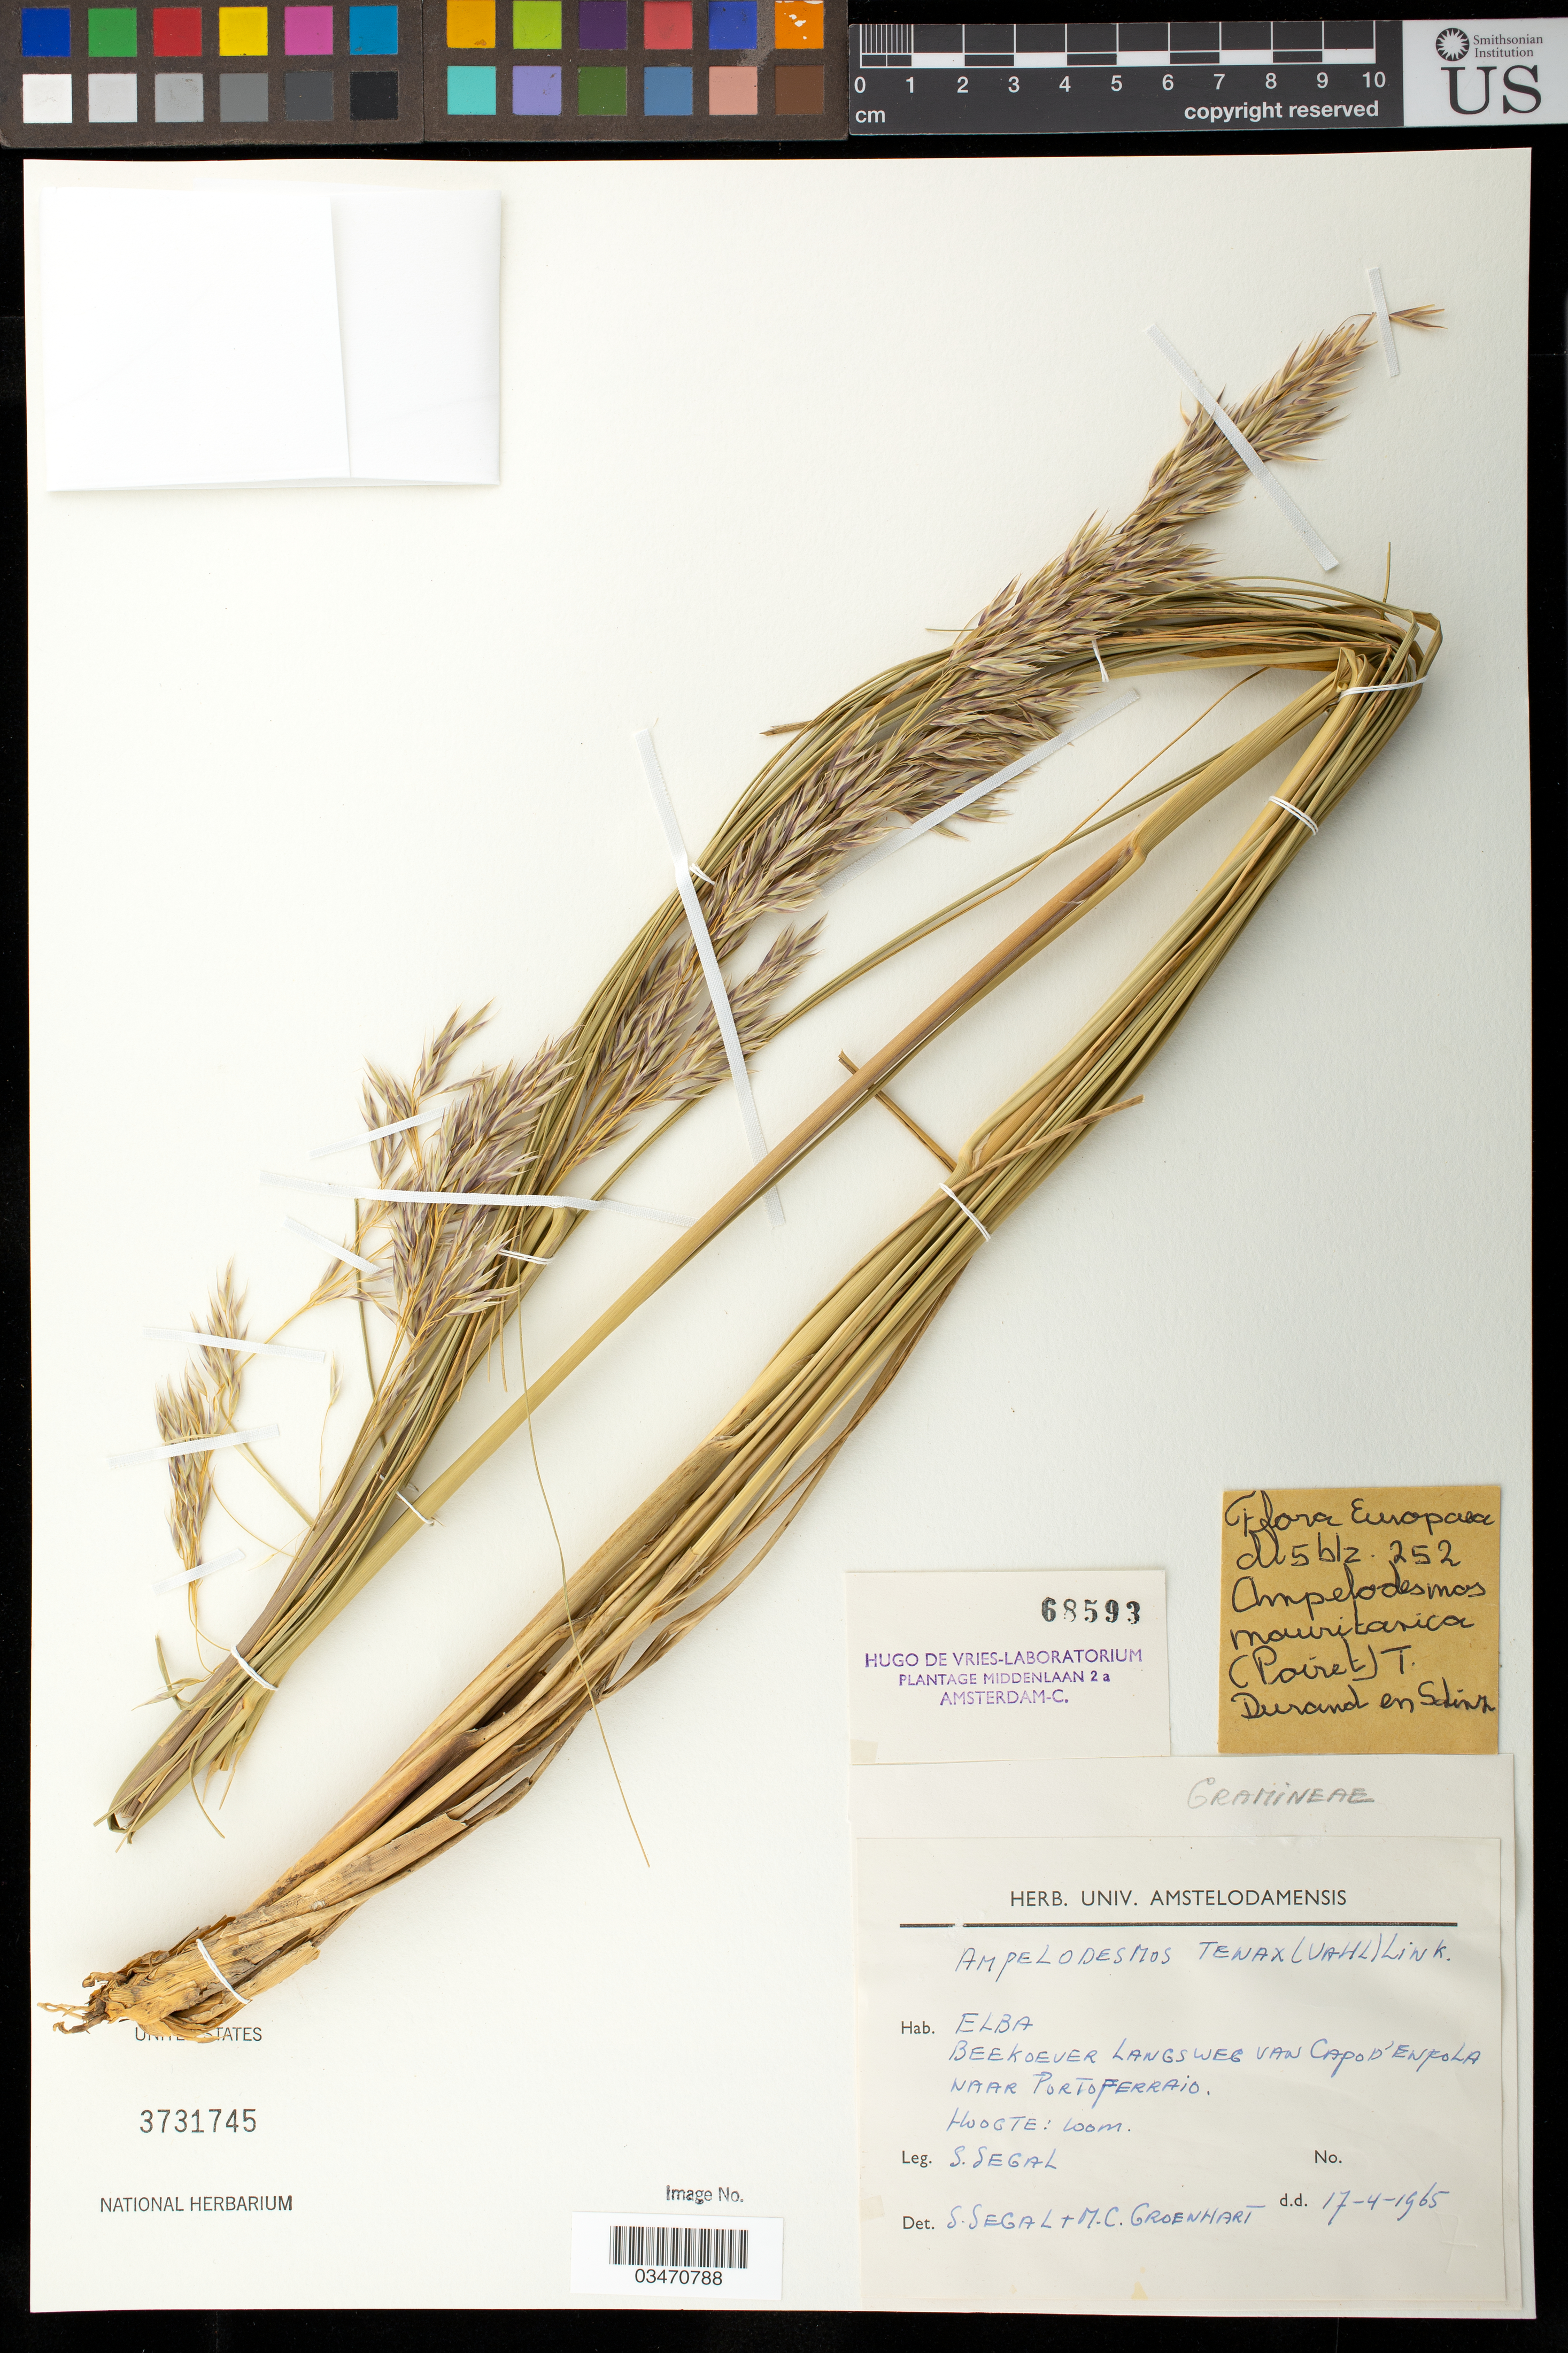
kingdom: Plantae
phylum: Tracheophyta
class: Liliopsida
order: Poales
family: Poaceae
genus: Ampelodesmos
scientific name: Ampelodesmos tenax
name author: (Vahl) Link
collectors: S. Segal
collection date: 1965-04-17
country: Italy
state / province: Tuscany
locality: Elba, Portoferraio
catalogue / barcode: US 3731745